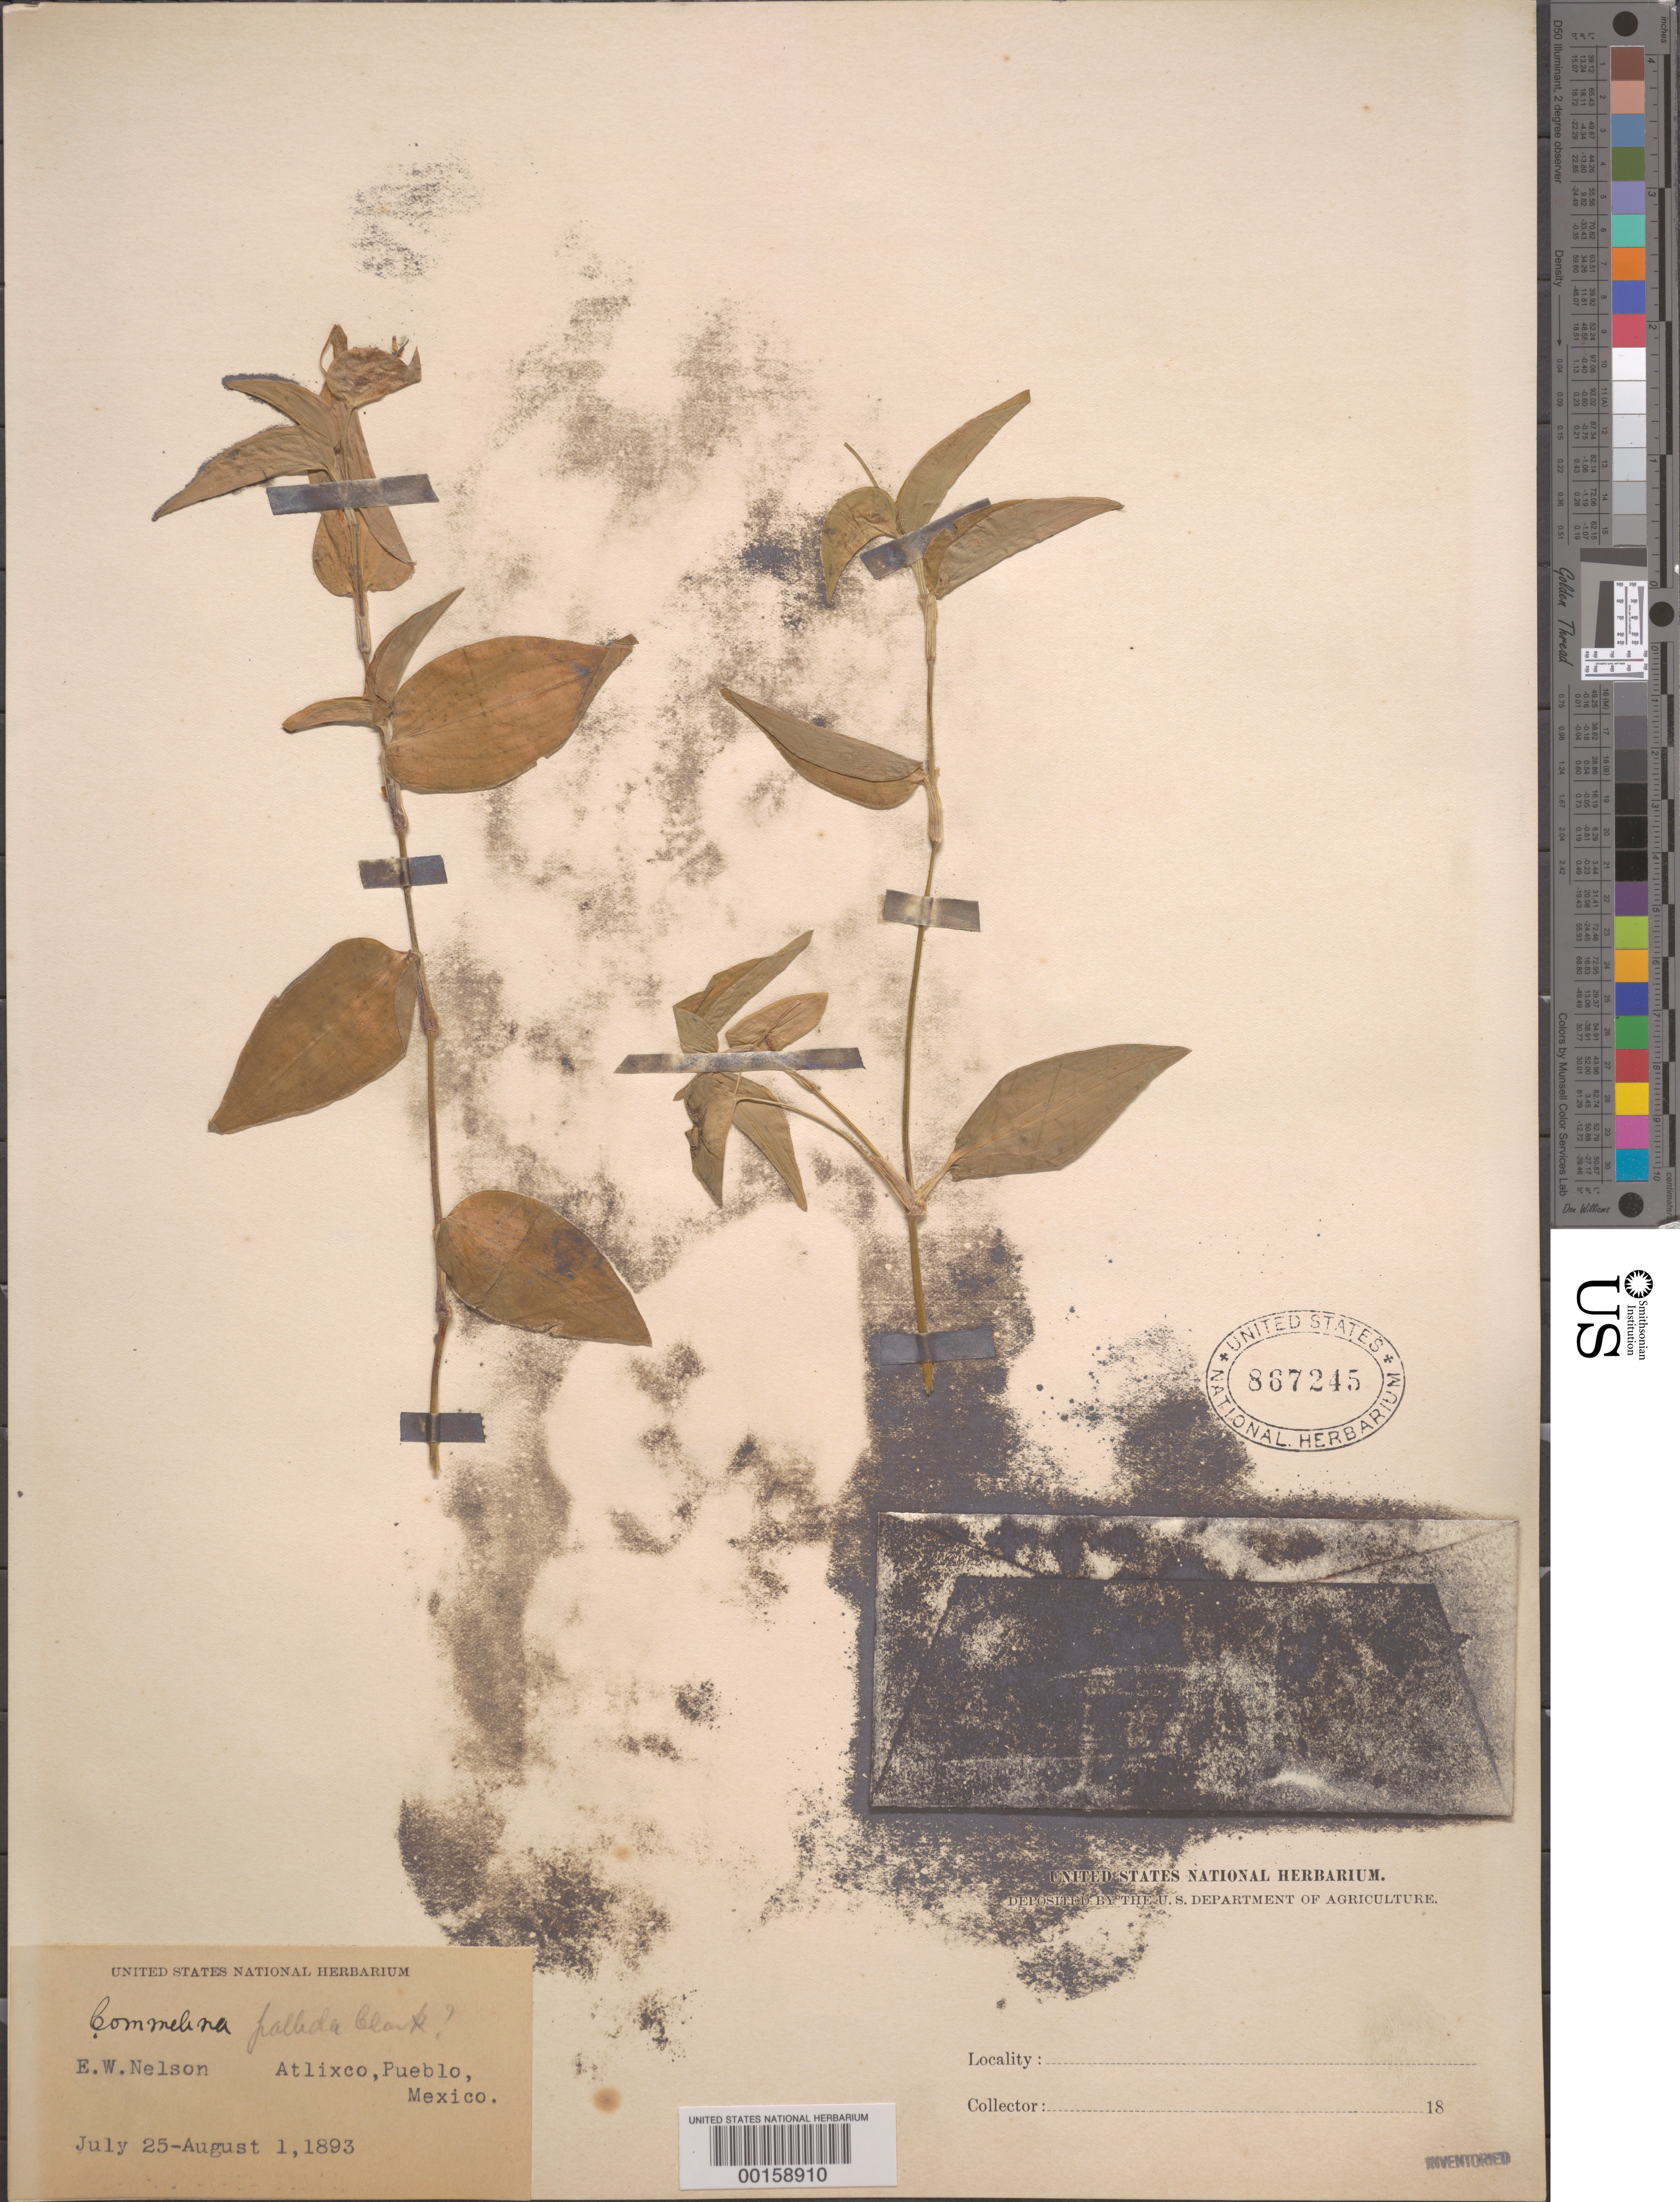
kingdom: Plantae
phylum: Tracheophyta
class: Liliopsida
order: Commelinales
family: Commelinaceae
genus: Commelina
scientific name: Commelina pallida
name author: Willd.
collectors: E. W. Nelson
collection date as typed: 25 Jul 1893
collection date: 1893-07-25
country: Mexico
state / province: Puebla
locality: Atlixco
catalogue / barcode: US 867245